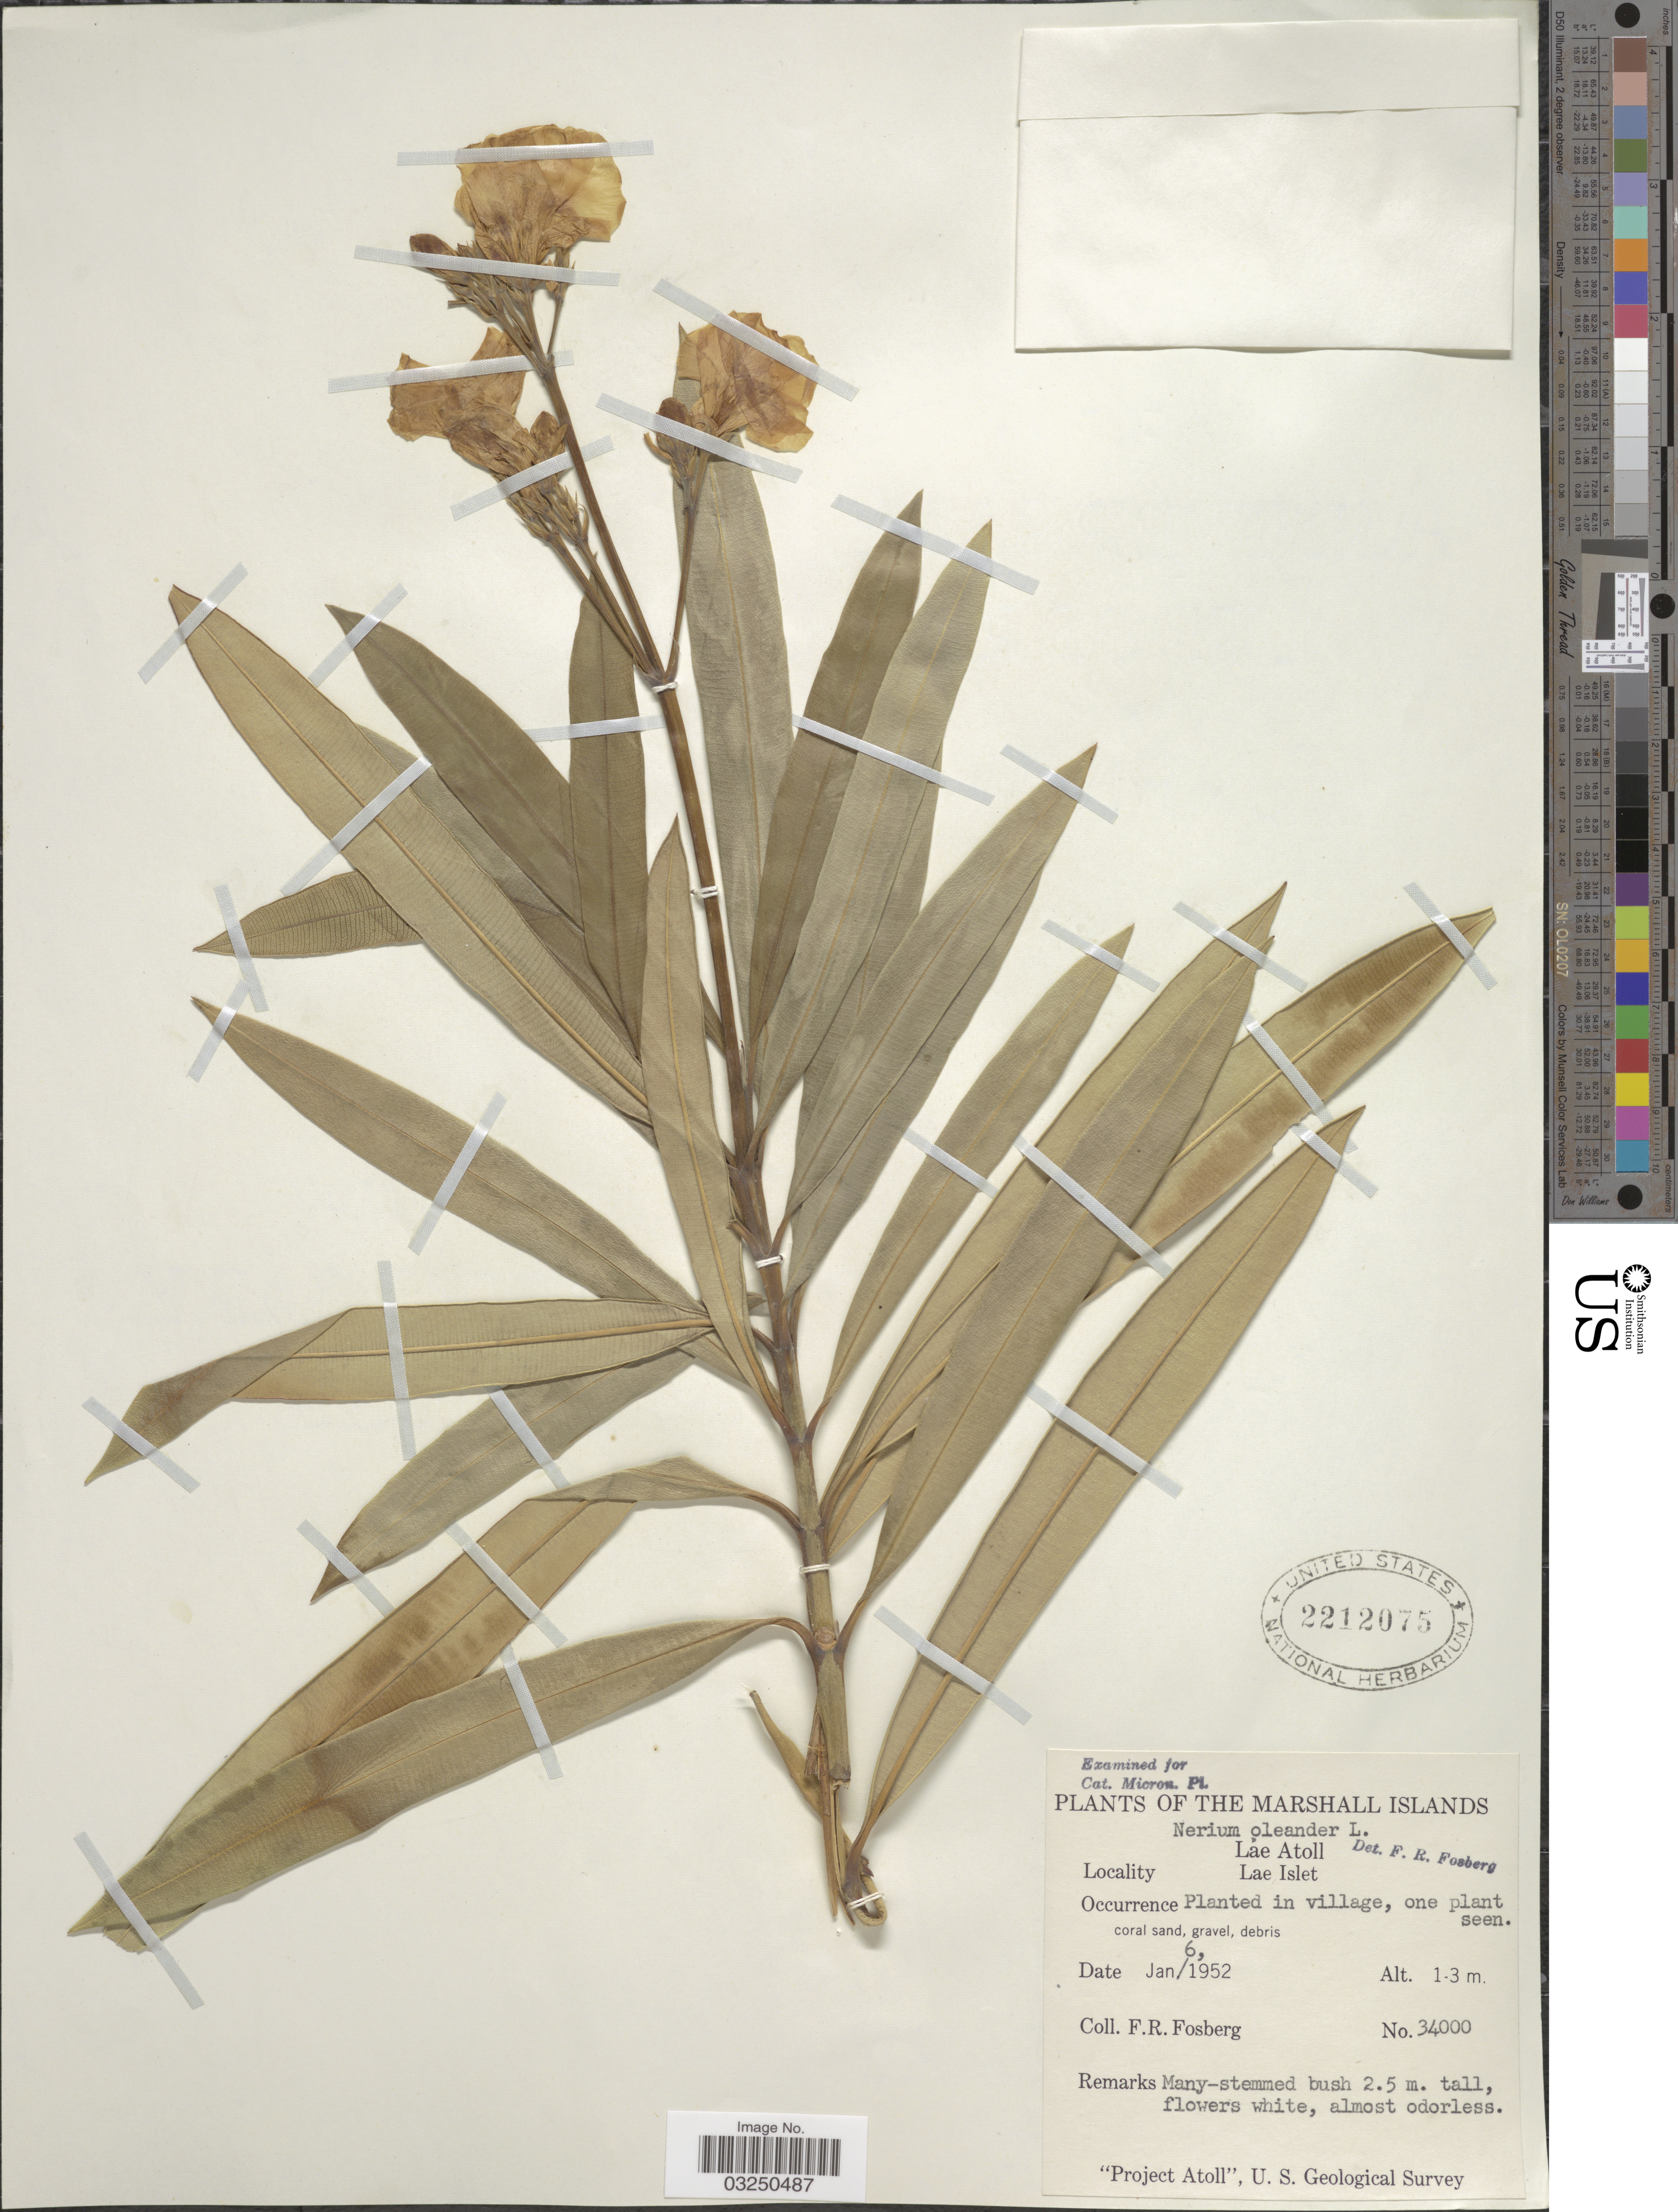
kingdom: Plantae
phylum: Tracheophyta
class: Magnoliopsida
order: Gentianales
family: Apocynaceae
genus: Nerium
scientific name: Nerium oleander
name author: L.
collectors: F. R. Fosberg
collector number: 34000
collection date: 1952-01-06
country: Marshall Islands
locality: Lae Atoll. Lae Islet.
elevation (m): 1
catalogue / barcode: US 2212075